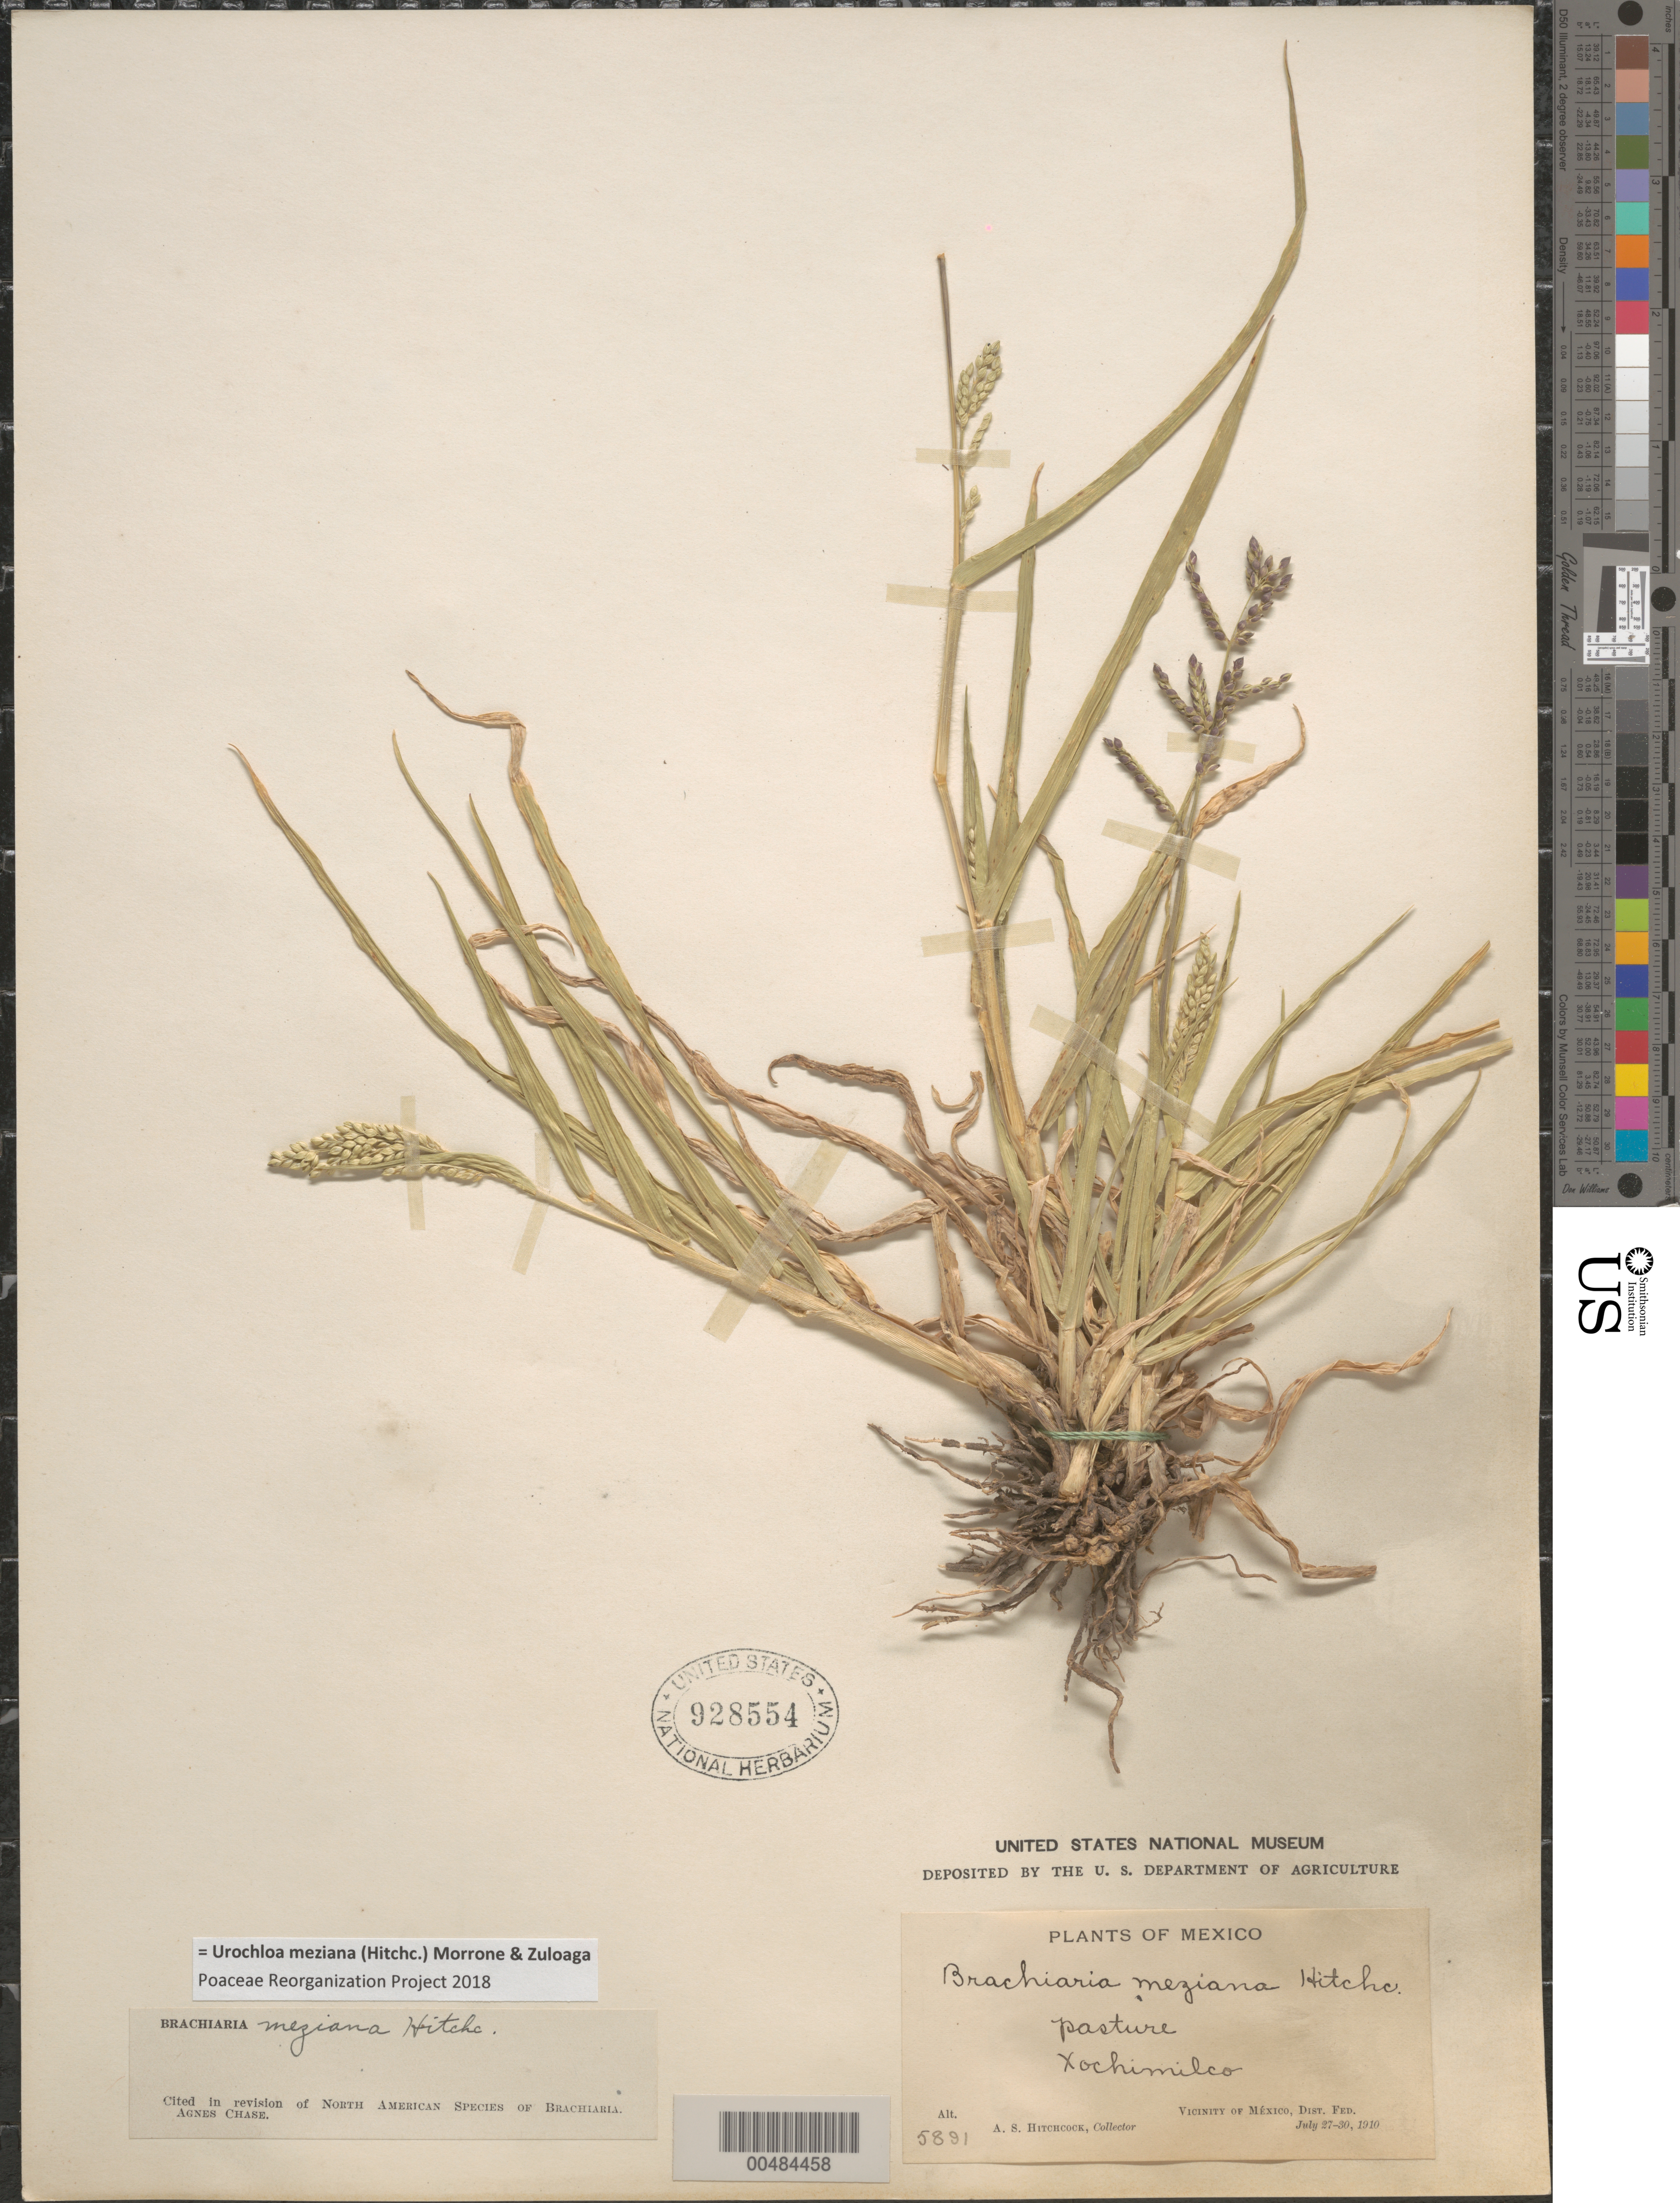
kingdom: Plantae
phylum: Tracheophyta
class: Liliopsida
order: Poales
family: Poaceae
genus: Brachiaria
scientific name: Brachiaria meziana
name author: Hitchc.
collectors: A. S. Hitchcock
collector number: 5891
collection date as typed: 27 Jul 1910 to 30 Jul 1910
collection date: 1910-07-27/1910-07-30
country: Mexico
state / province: Distrito Federal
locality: Vicinity of Mexico, Xochimilco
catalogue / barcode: US 928554